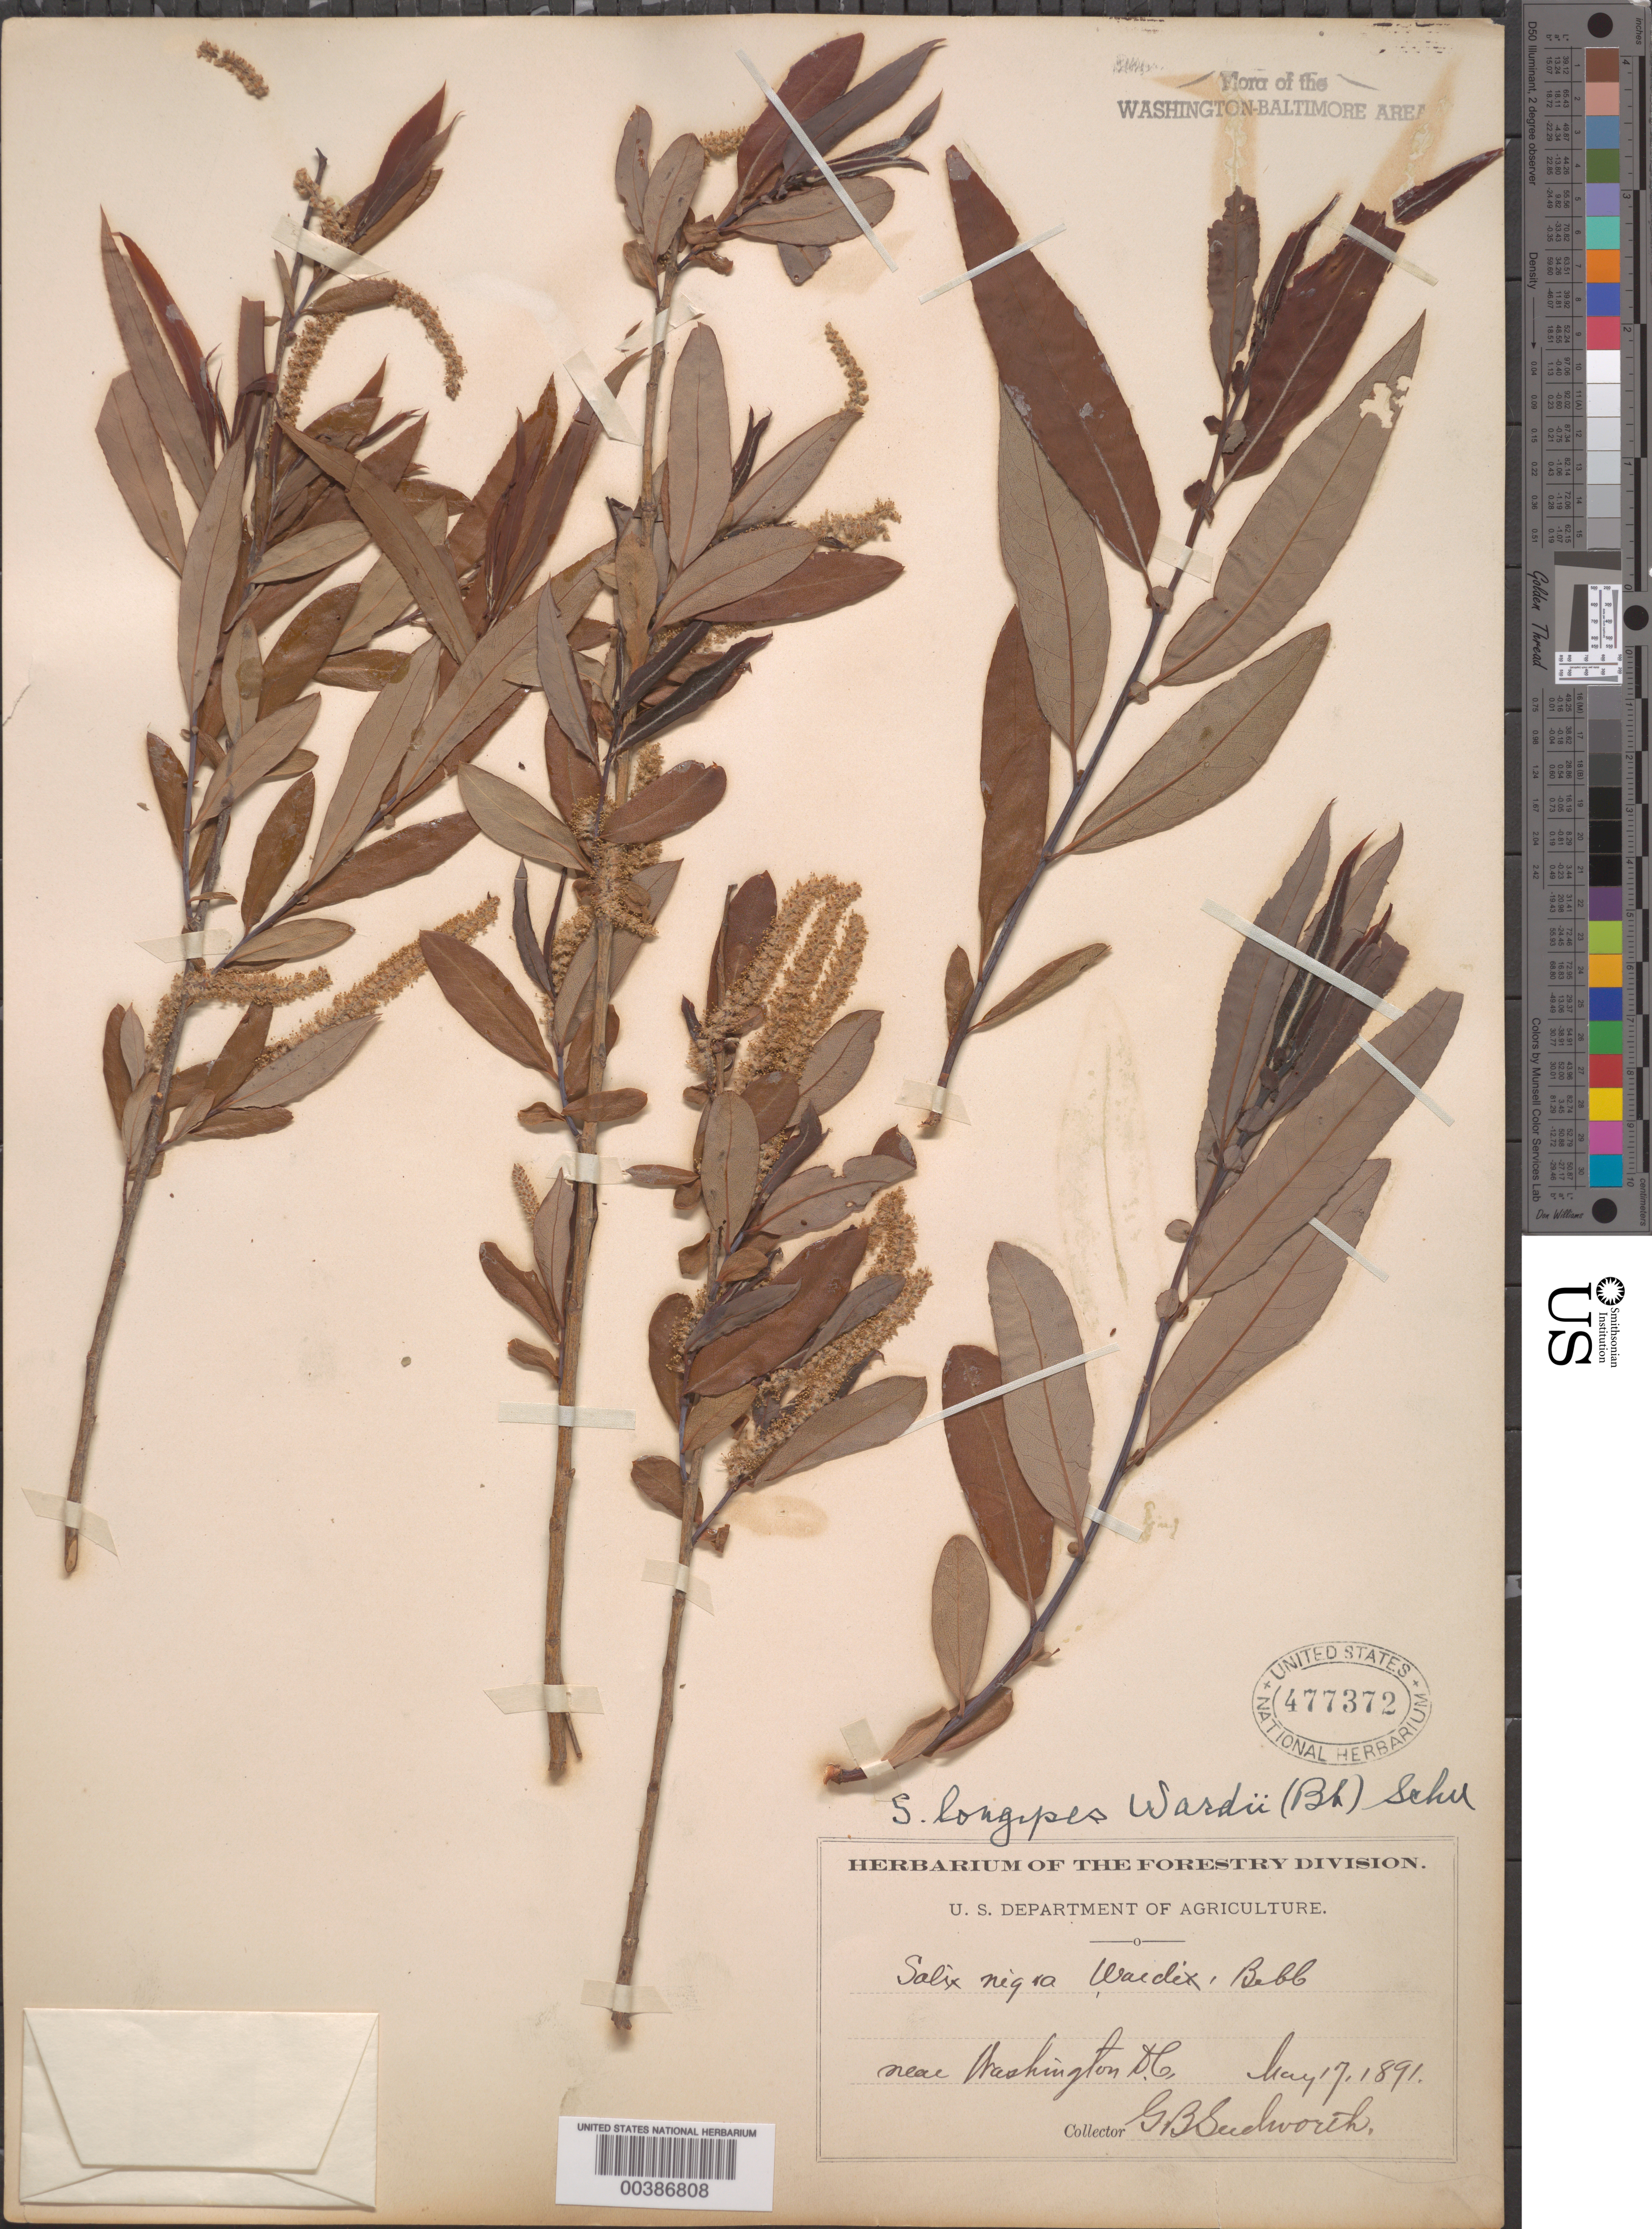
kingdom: Plantae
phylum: Tracheophyta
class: Magnoliopsida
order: Malpighiales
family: Salicaceae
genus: Salix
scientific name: Salix caroliniana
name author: Michx.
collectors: G. B. Sudworth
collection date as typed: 17 May 1891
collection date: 1891-05-17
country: United States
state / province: District of Columbia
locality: Washington DC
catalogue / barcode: US 477372